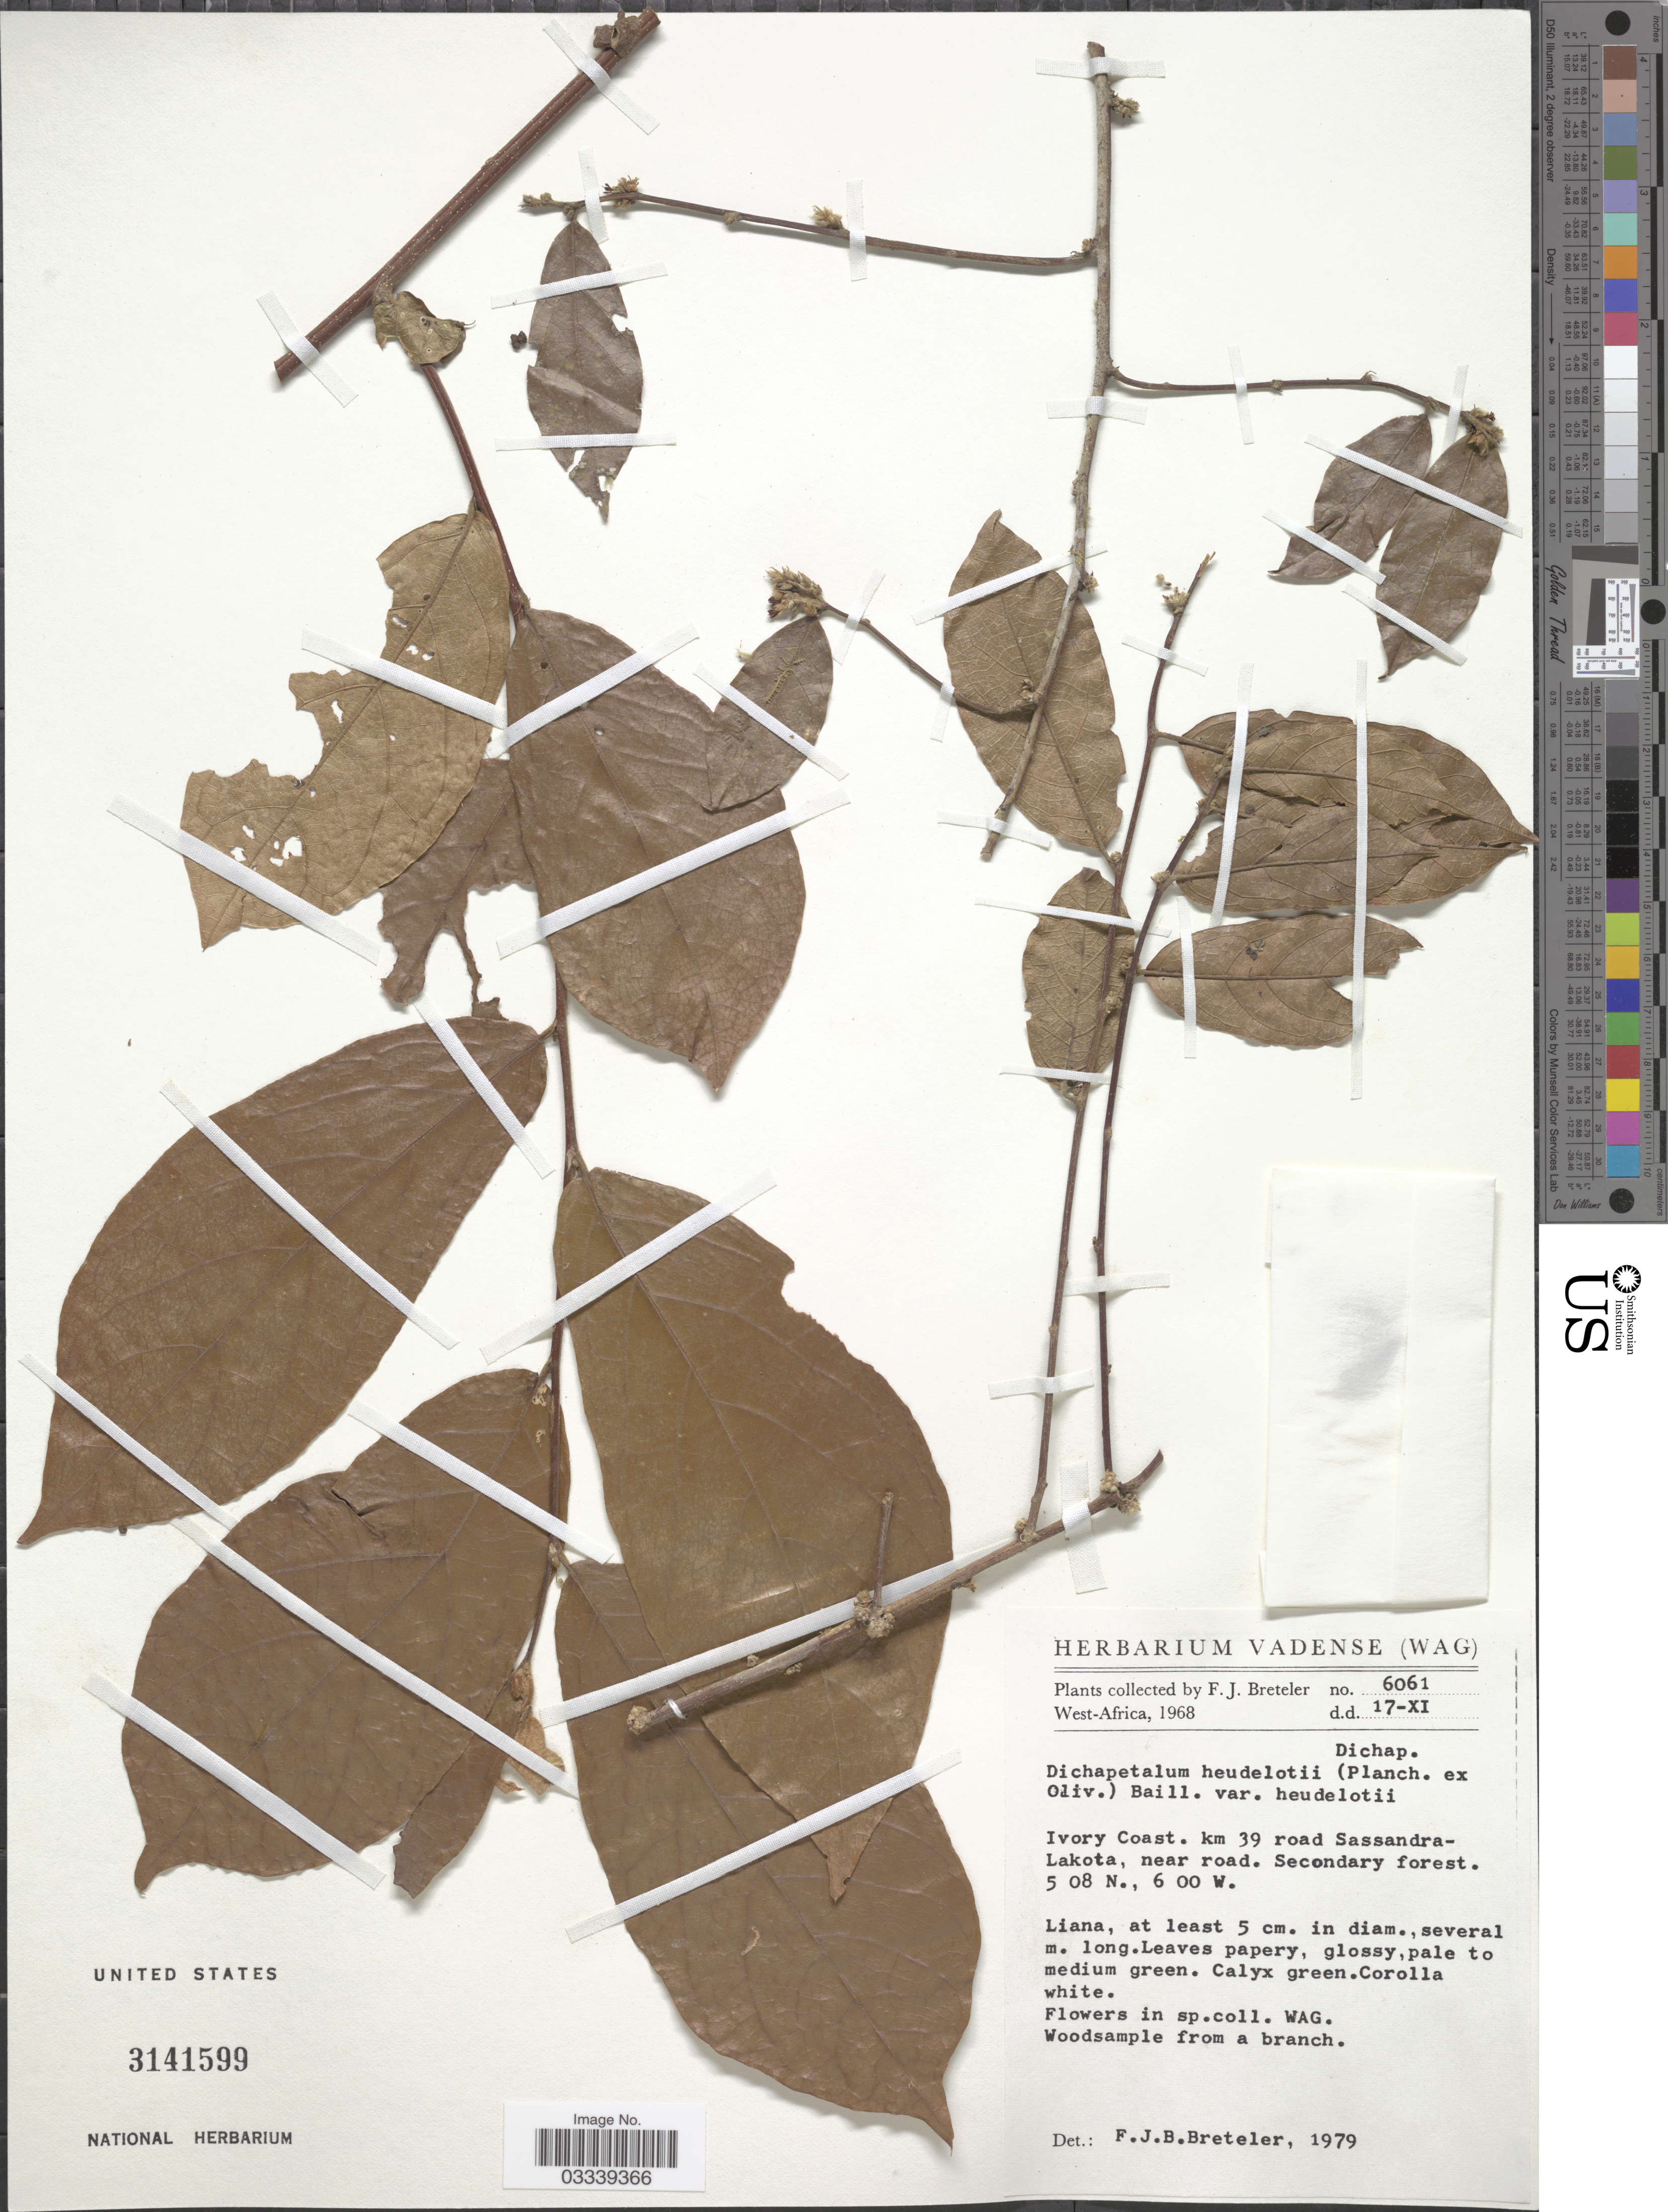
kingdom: Plantae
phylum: Tracheophyta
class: Magnoliopsida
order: Malpighiales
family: Dichapetalaceae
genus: Dichapetalum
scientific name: Dichapetalum heudelotii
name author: (Planch. ex Oliv.) Baill.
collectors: F. J. Breteler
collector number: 6061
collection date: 1968-11-17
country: Ivory Coast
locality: West-Africa, km 39 road Sassandra-Lakota, near road.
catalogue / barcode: US 3141599